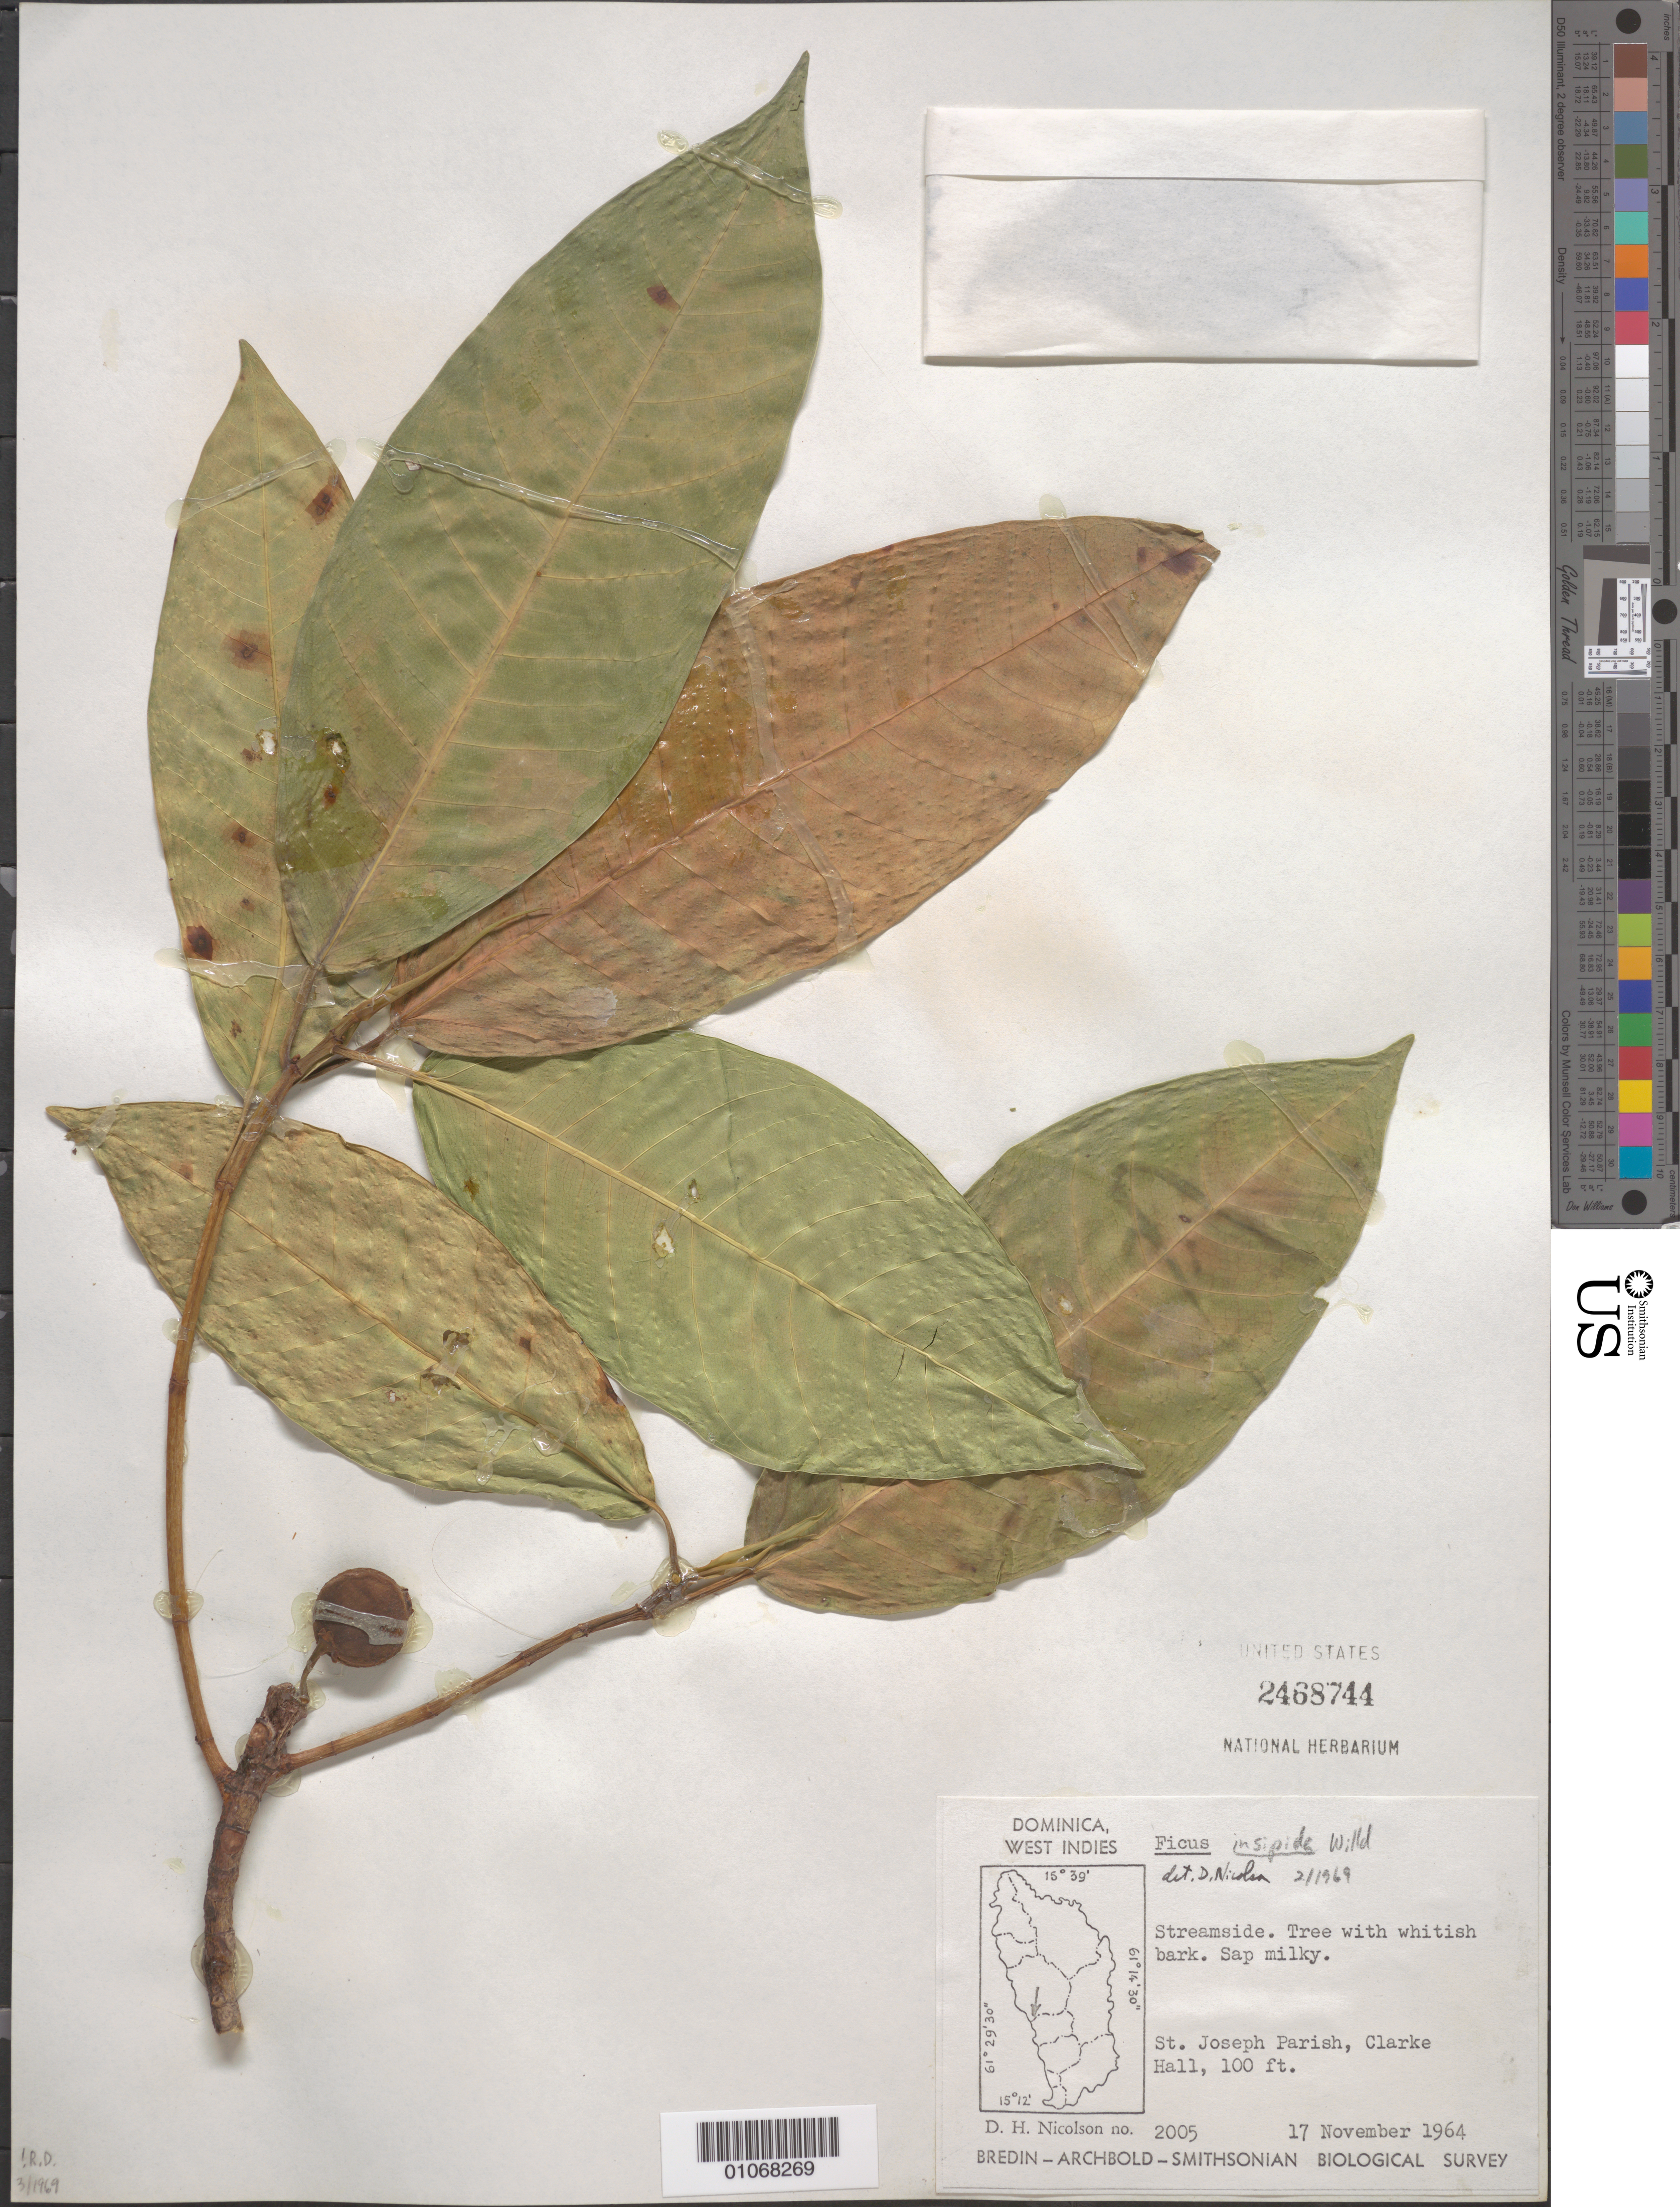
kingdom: Plantae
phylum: Tracheophyta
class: Magnoliopsida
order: Rosales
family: Moraceae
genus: Ficus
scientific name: Ficus insipida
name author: Willd.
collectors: D. H. Nicolson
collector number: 2005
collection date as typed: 17 Nov 1964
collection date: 1964-11-17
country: Dominica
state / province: St. Joseph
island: Dominica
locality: Clarke Hall.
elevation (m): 30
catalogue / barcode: US 2468744